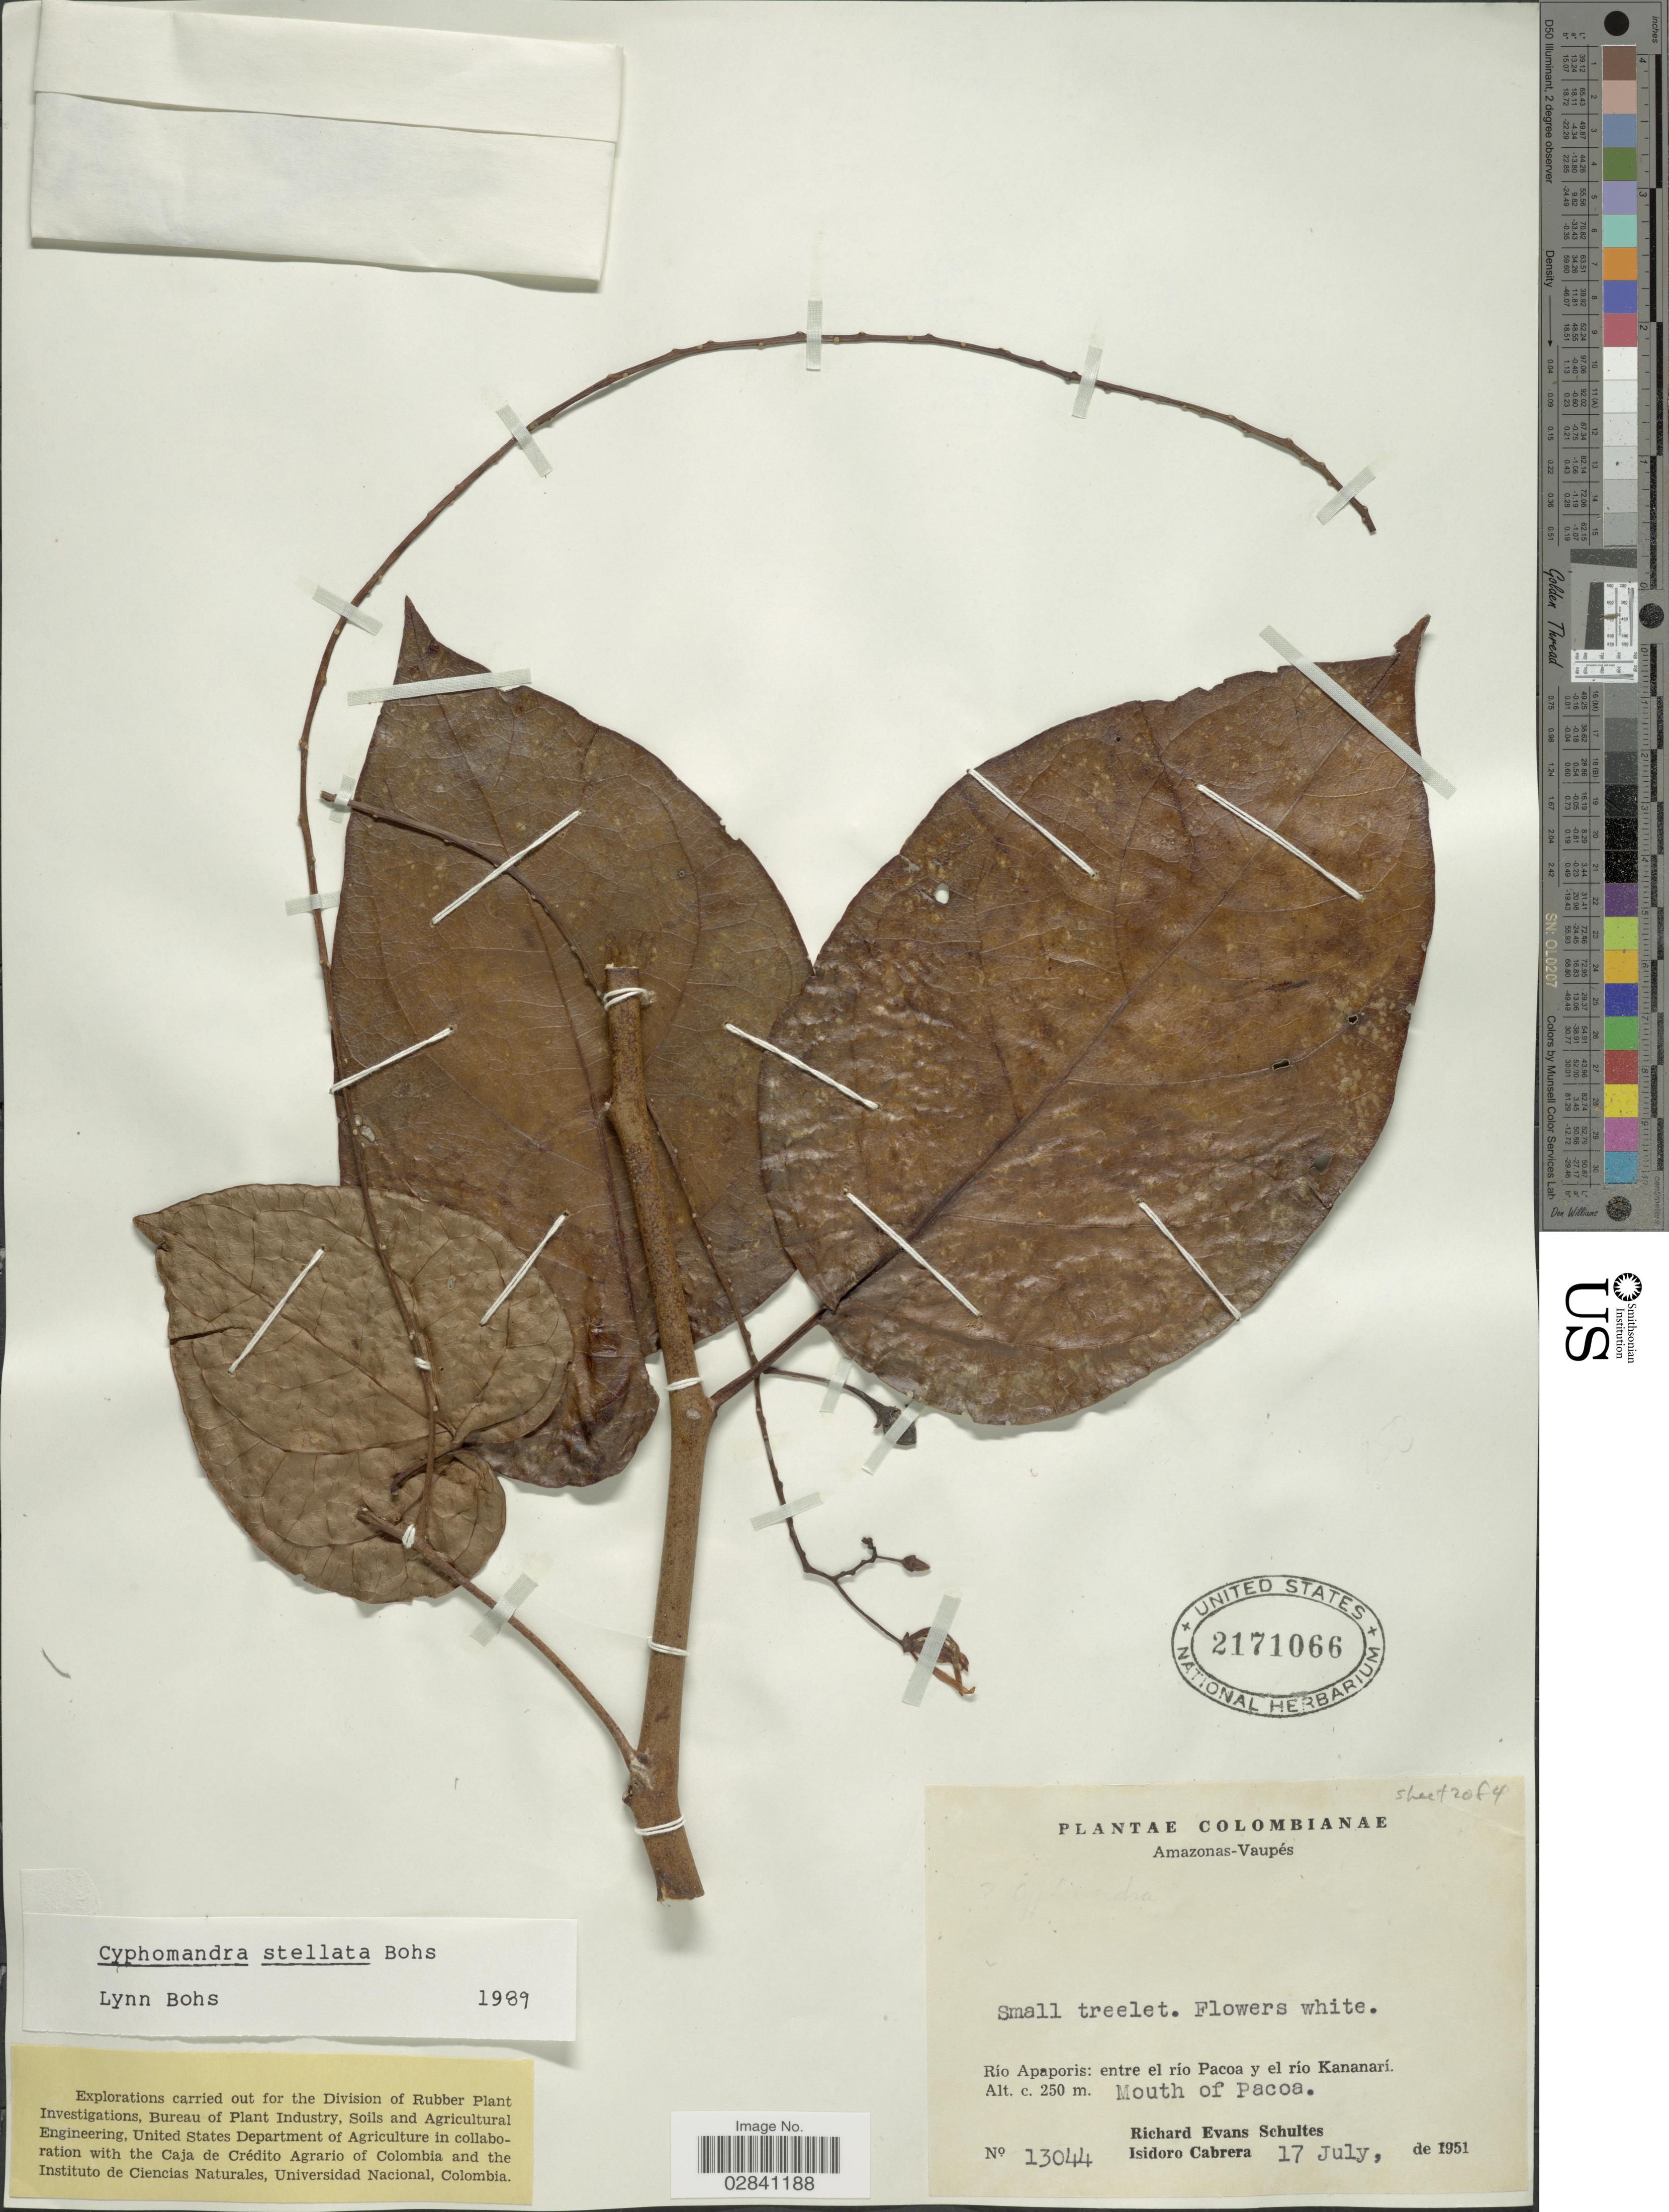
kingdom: Plantae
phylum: Tracheophyta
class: Magnoliopsida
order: Solanales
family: Solanaceae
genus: Cyphomandra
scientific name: Cyphomandra stellata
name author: Bohs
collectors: R. E. Schultes & I. Cabrera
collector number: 13044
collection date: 1951-07-17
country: Colombia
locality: Amazonas-Vaupés. Río Apaporis: entre el río Pacoa y el río Kananarí. Mouth of Pacoa.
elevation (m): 250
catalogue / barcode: US 2171066